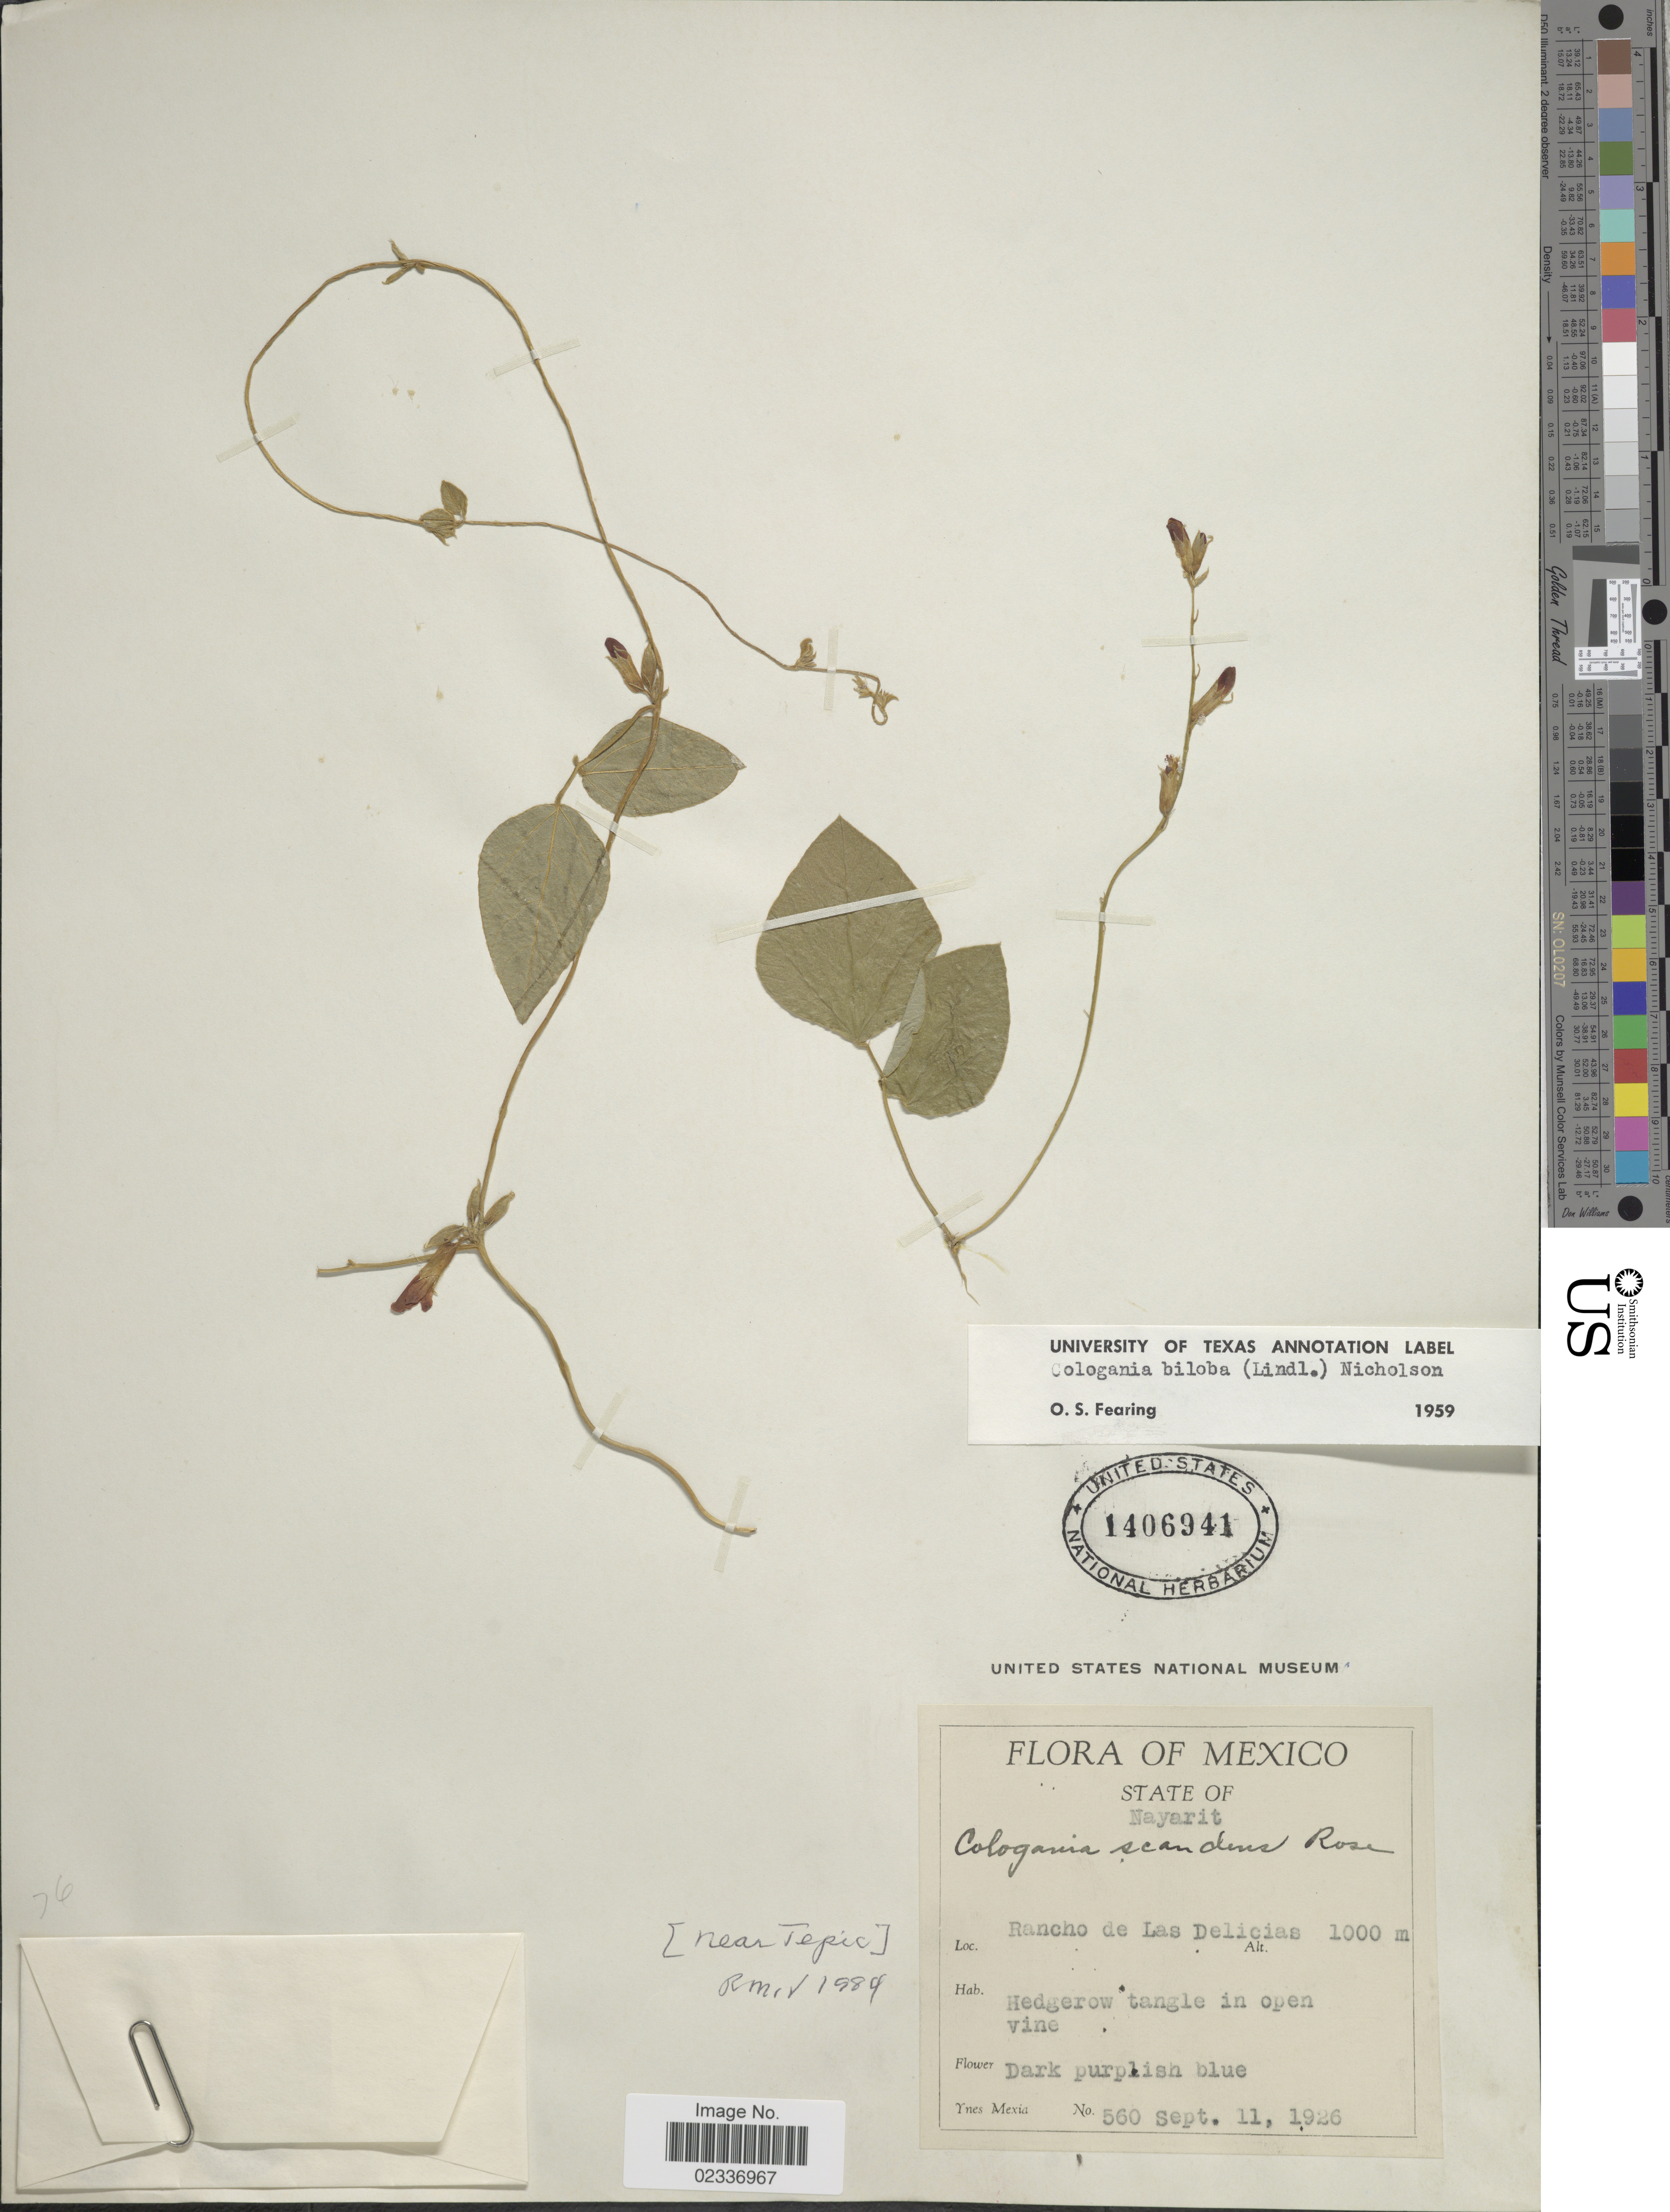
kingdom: Plantae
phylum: Tracheophyta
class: Magnoliopsida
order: Fabales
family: Fabaceae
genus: Cologania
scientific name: Cologania biloba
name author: (Lindl.) G. Nicholson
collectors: Y. Mexia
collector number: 560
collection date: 1926-09-11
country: Mexico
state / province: Nayarit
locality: Rancho de Las Delicias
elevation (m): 1000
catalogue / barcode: US 1406941